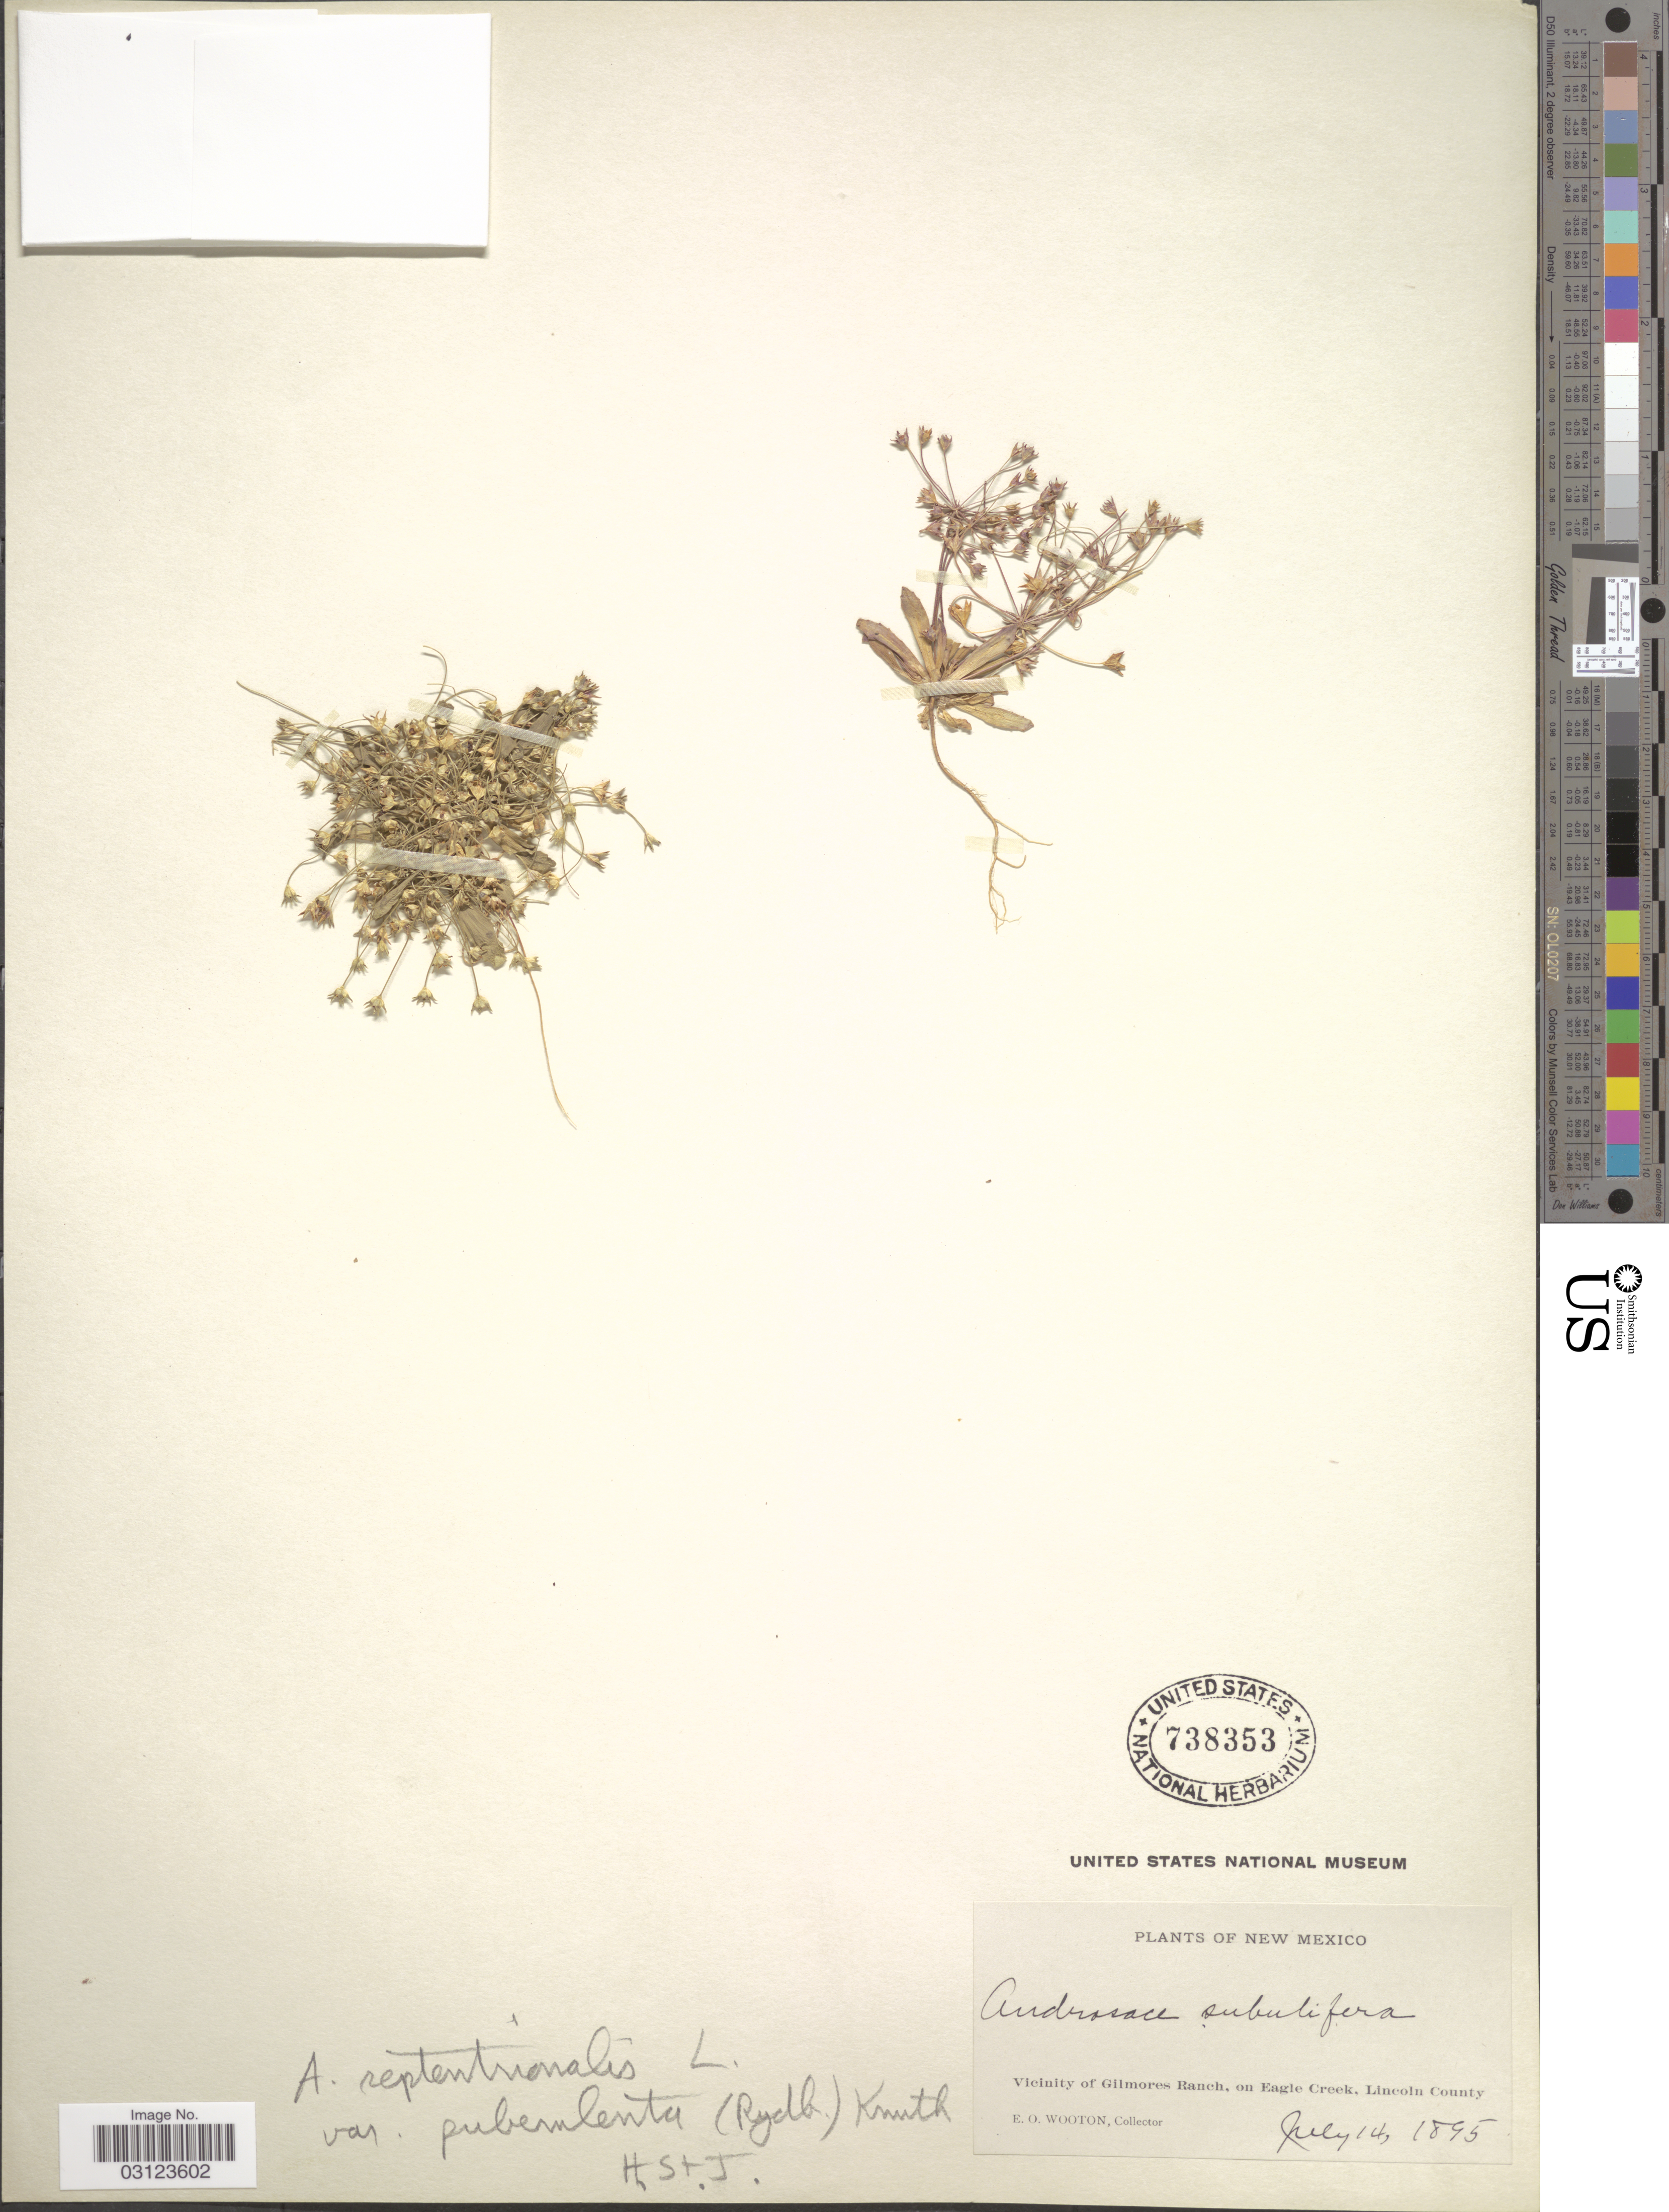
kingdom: Plantae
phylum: Tracheophyta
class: Magnoliopsida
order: Ericales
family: Primulaceae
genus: Androsace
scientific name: Androsace septentrionalis var. puberulenta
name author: (Rydb.) R. Knuth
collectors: E. O. Wooton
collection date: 1895-07-14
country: United States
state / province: New Mexico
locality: Vicinity of Gilmores Ranch, on Eagle Creek, Lincoln County.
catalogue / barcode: US 738353